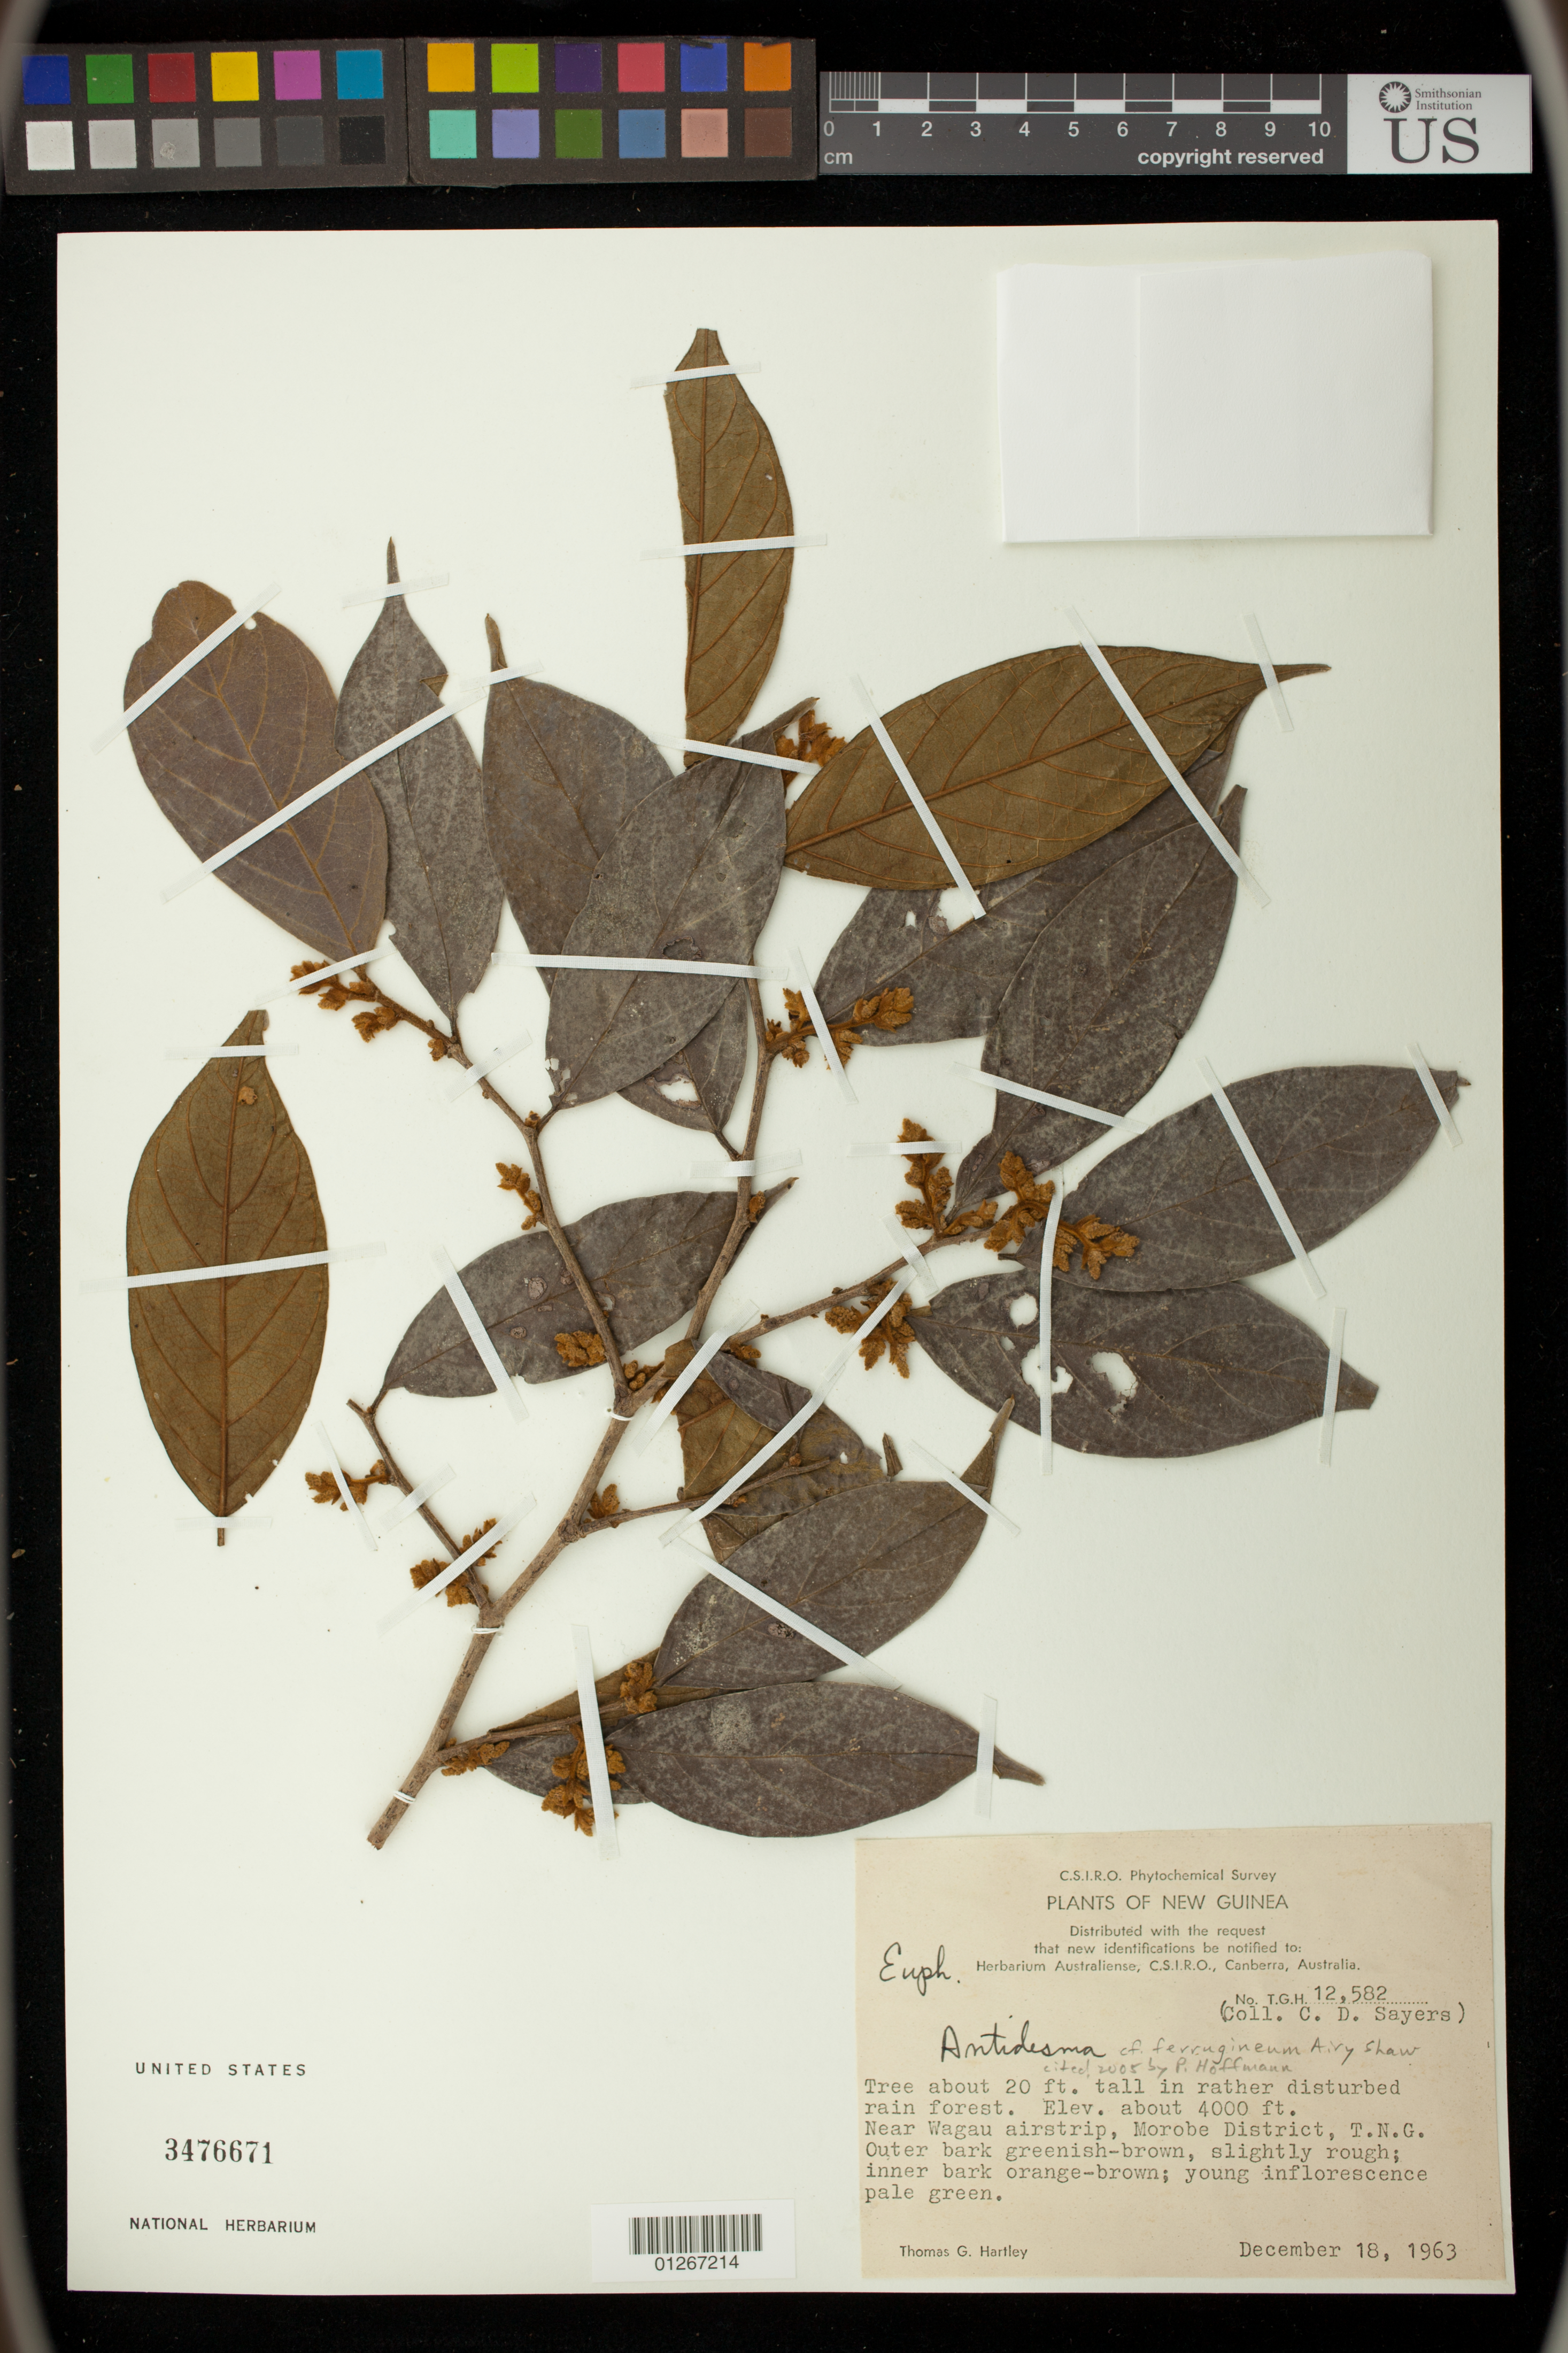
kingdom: Plantae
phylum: Tracheophyta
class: Magnoliopsida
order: Malpighiales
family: Phyllanthaceae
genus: Antidesma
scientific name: Antidesma ferrugineum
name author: Airy Shaw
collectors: T. G. Hartley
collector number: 12582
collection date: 1963-12-18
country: Papua New Guinea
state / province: Morobe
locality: Near Wagau airstrip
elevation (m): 1219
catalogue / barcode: US 3476671